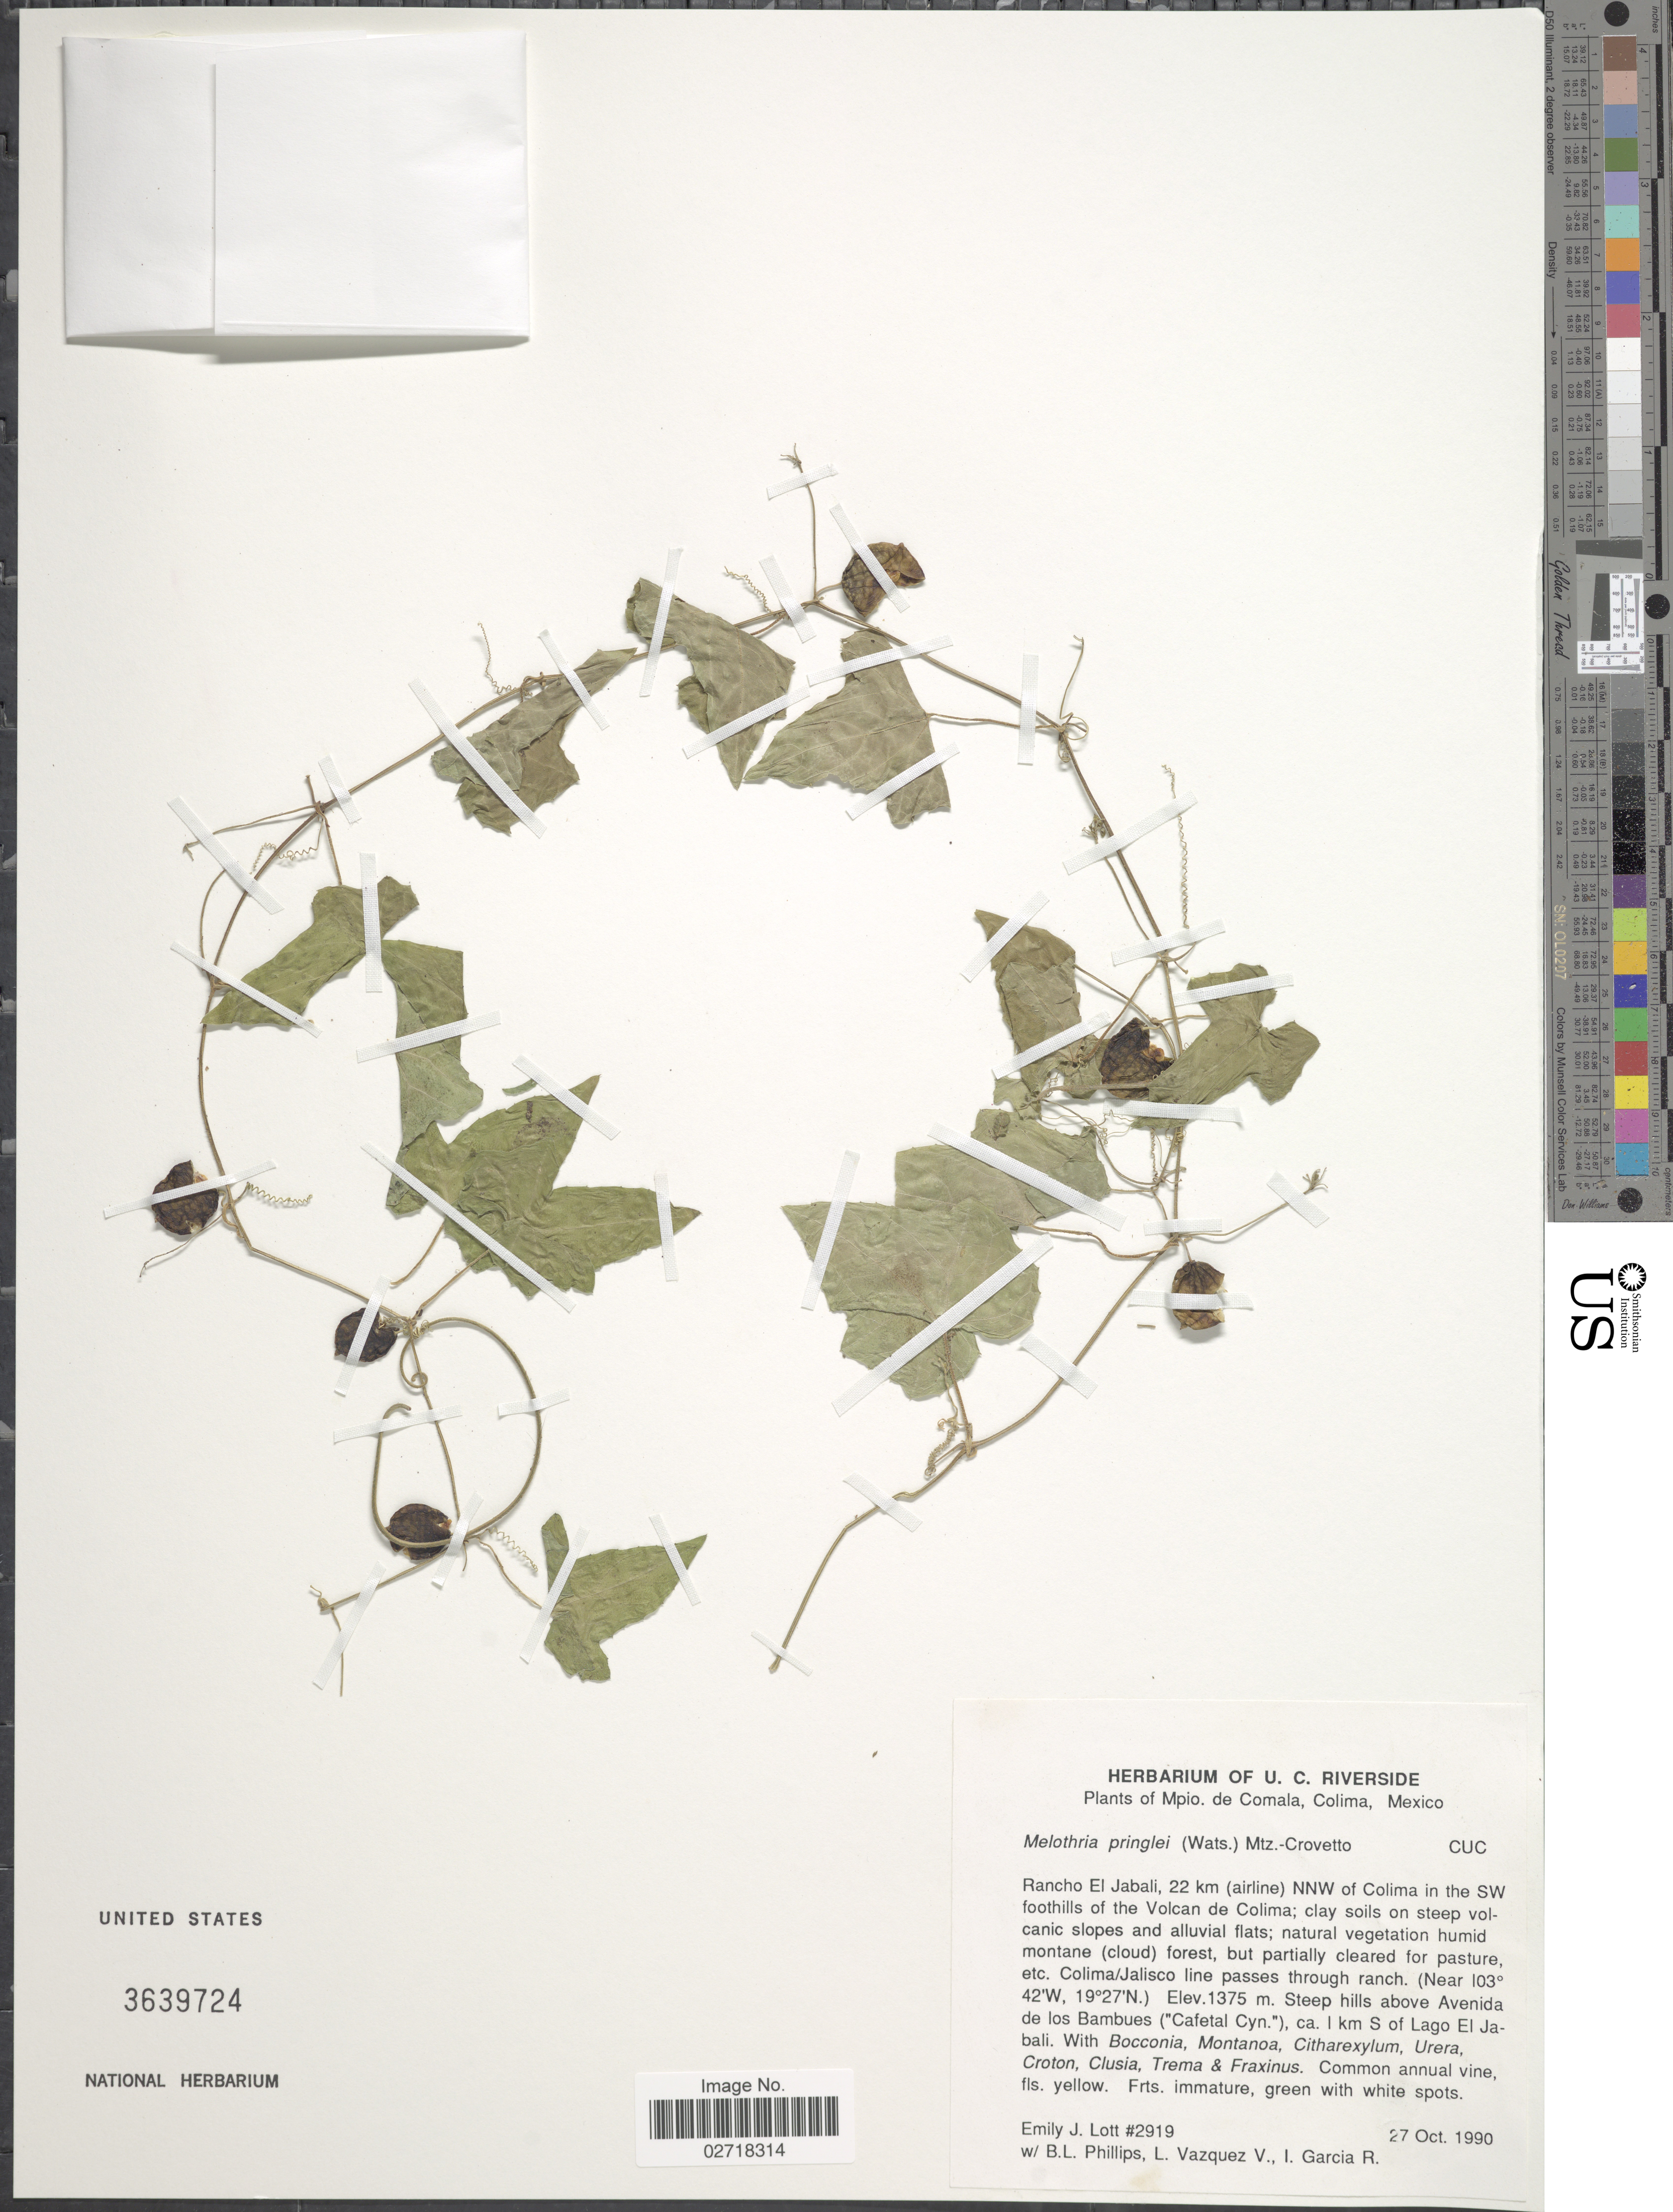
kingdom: Plantae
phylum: Tracheophyta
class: Magnoliopsida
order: Cucurbitales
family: Cucurbitaceae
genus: Melothria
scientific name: Melothria pringlei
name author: (S. Watson) Mart. Crov.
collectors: E. J. Lott, B. L. Phillips, L. Vazquez V. & I. Garcia R.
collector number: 2919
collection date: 1990-10-27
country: Mexico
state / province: Colima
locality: Mpio. de Comala. Rancho El Jabali, 22 km (airline) NNW of Colima in the SW foothills of the Volcan de Colima. Colima/Jalisco line passes through ranch. Steep hills above Avenida de los Bambues, ("Cafetal Cyn") ca. 1 km S of Lago El Jabali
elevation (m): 1375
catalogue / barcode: US 3639724